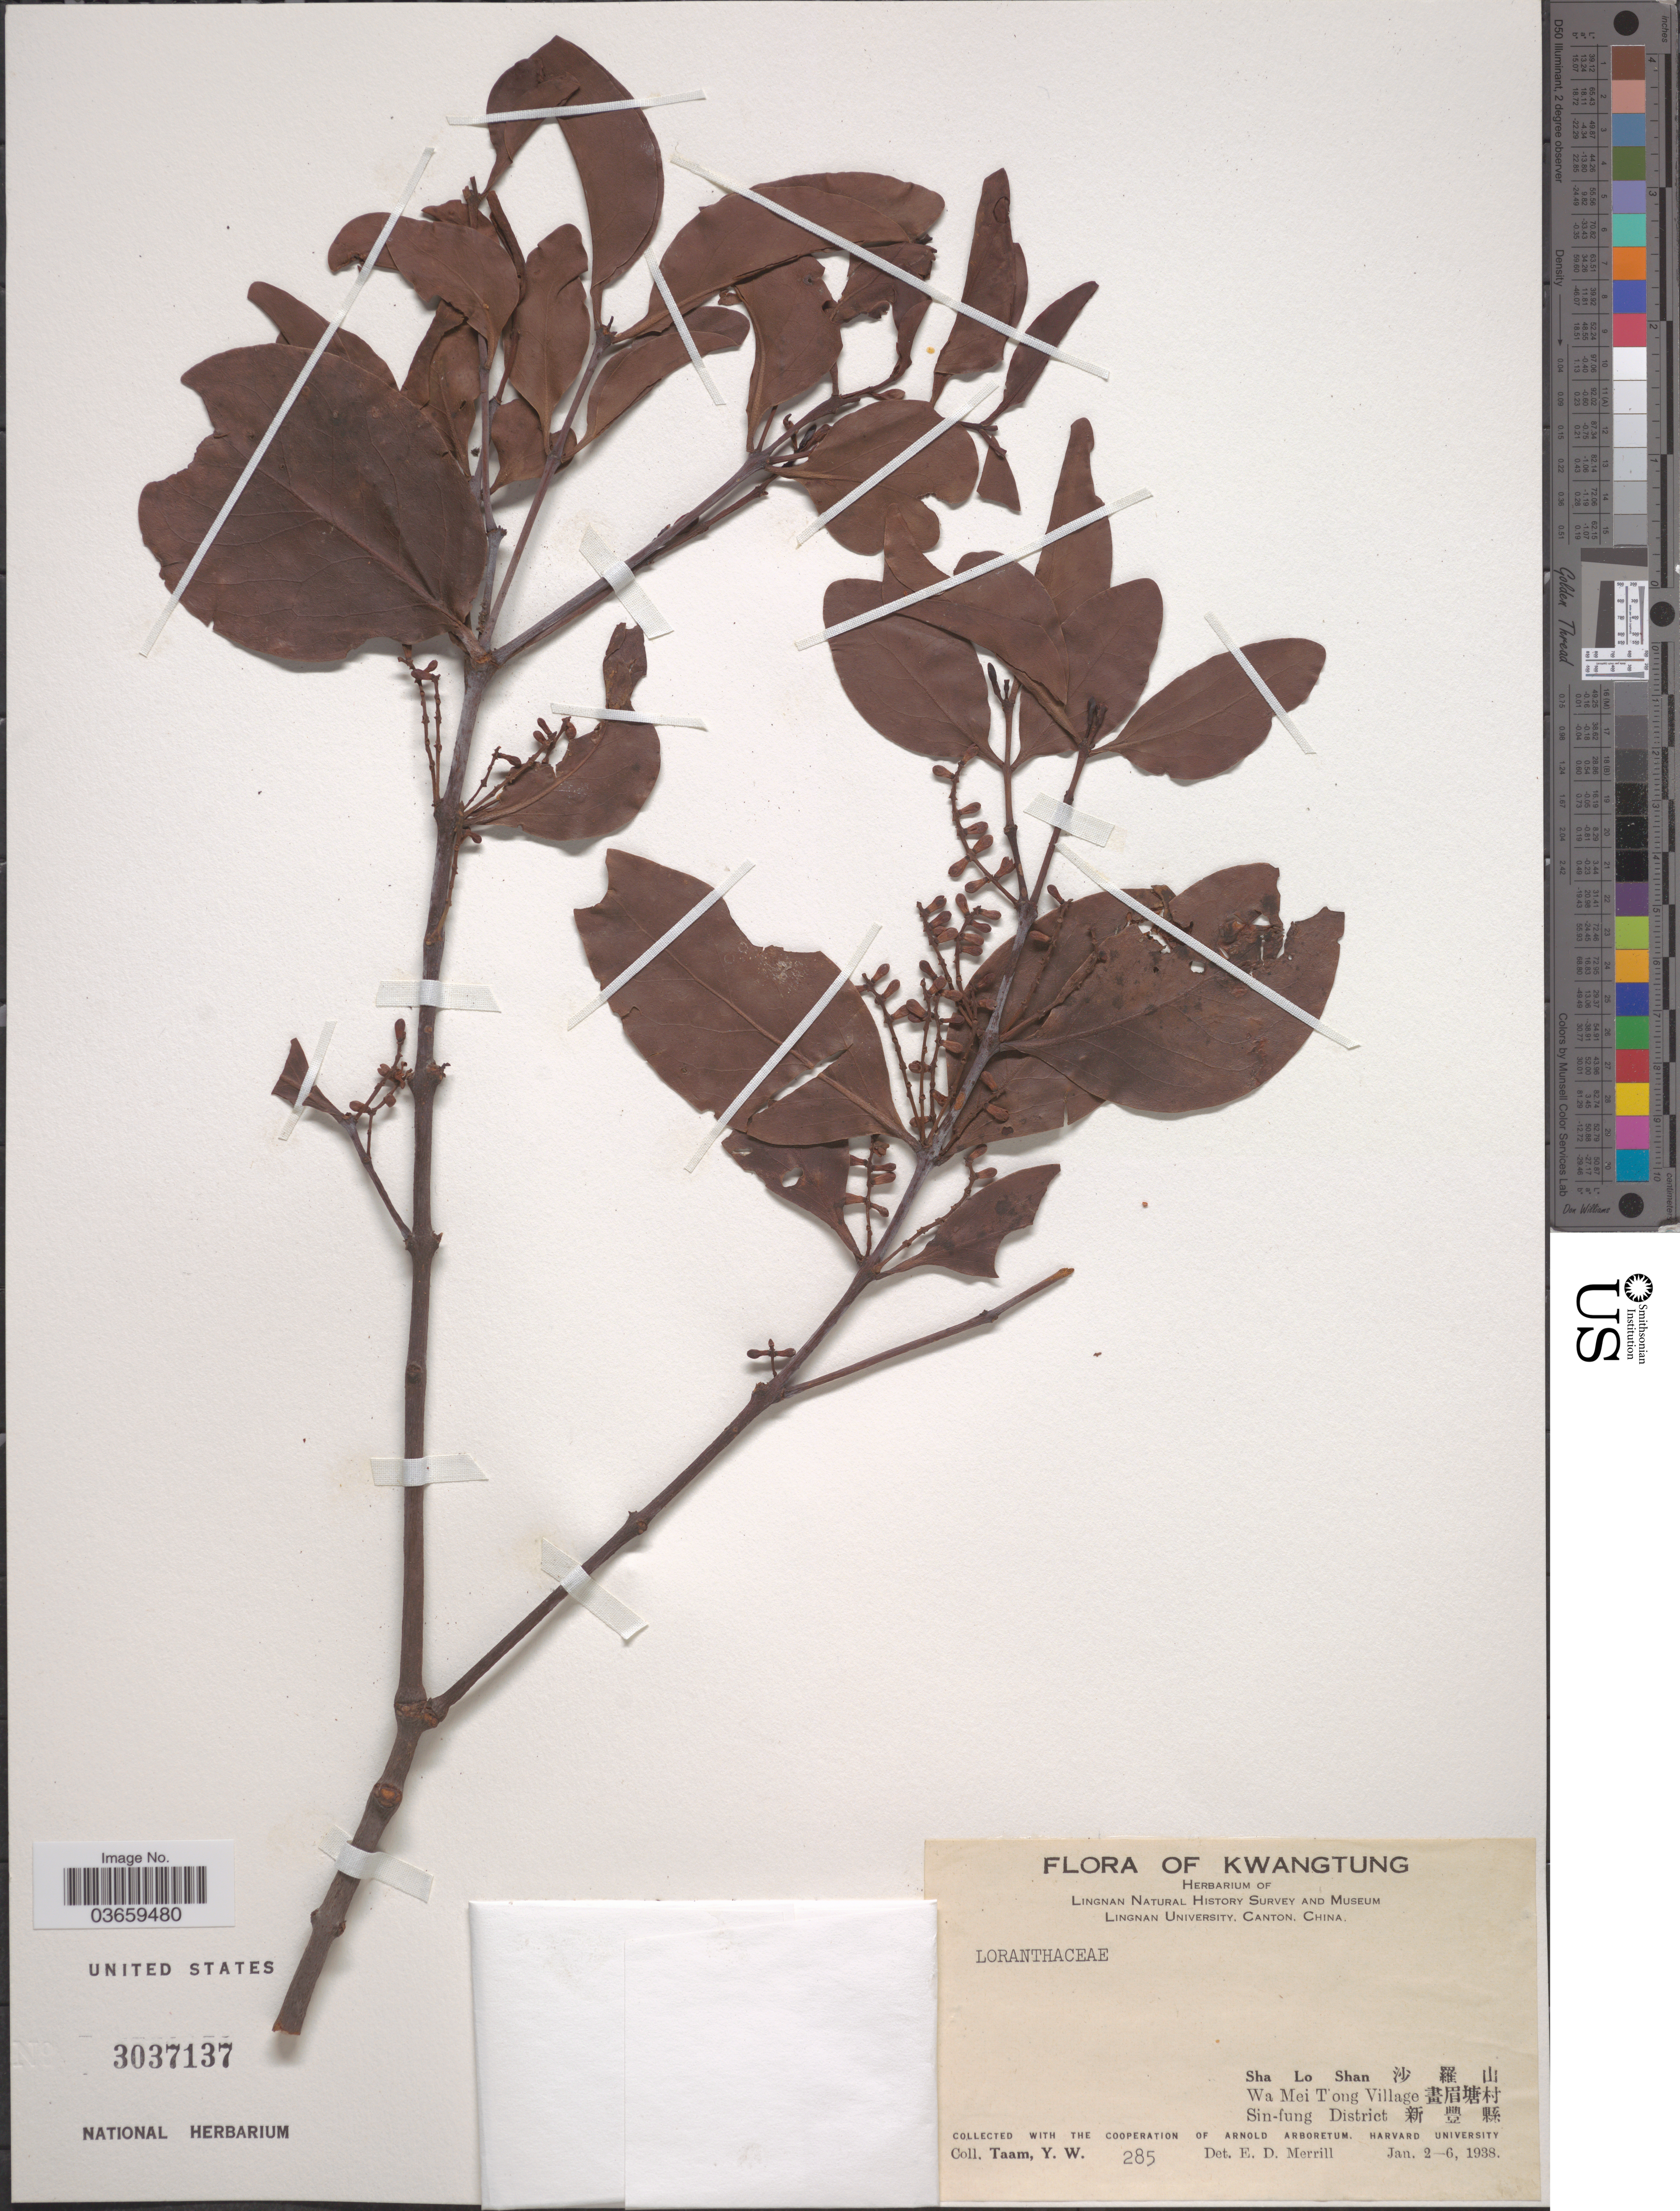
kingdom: Plantae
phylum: Tracheophyta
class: Magnoliopsida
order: Santalales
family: Loranthaceae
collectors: Y. W. Taam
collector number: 285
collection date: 1938-01-02/1938-01-06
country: China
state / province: Guangdong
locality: Kwangtung. Sha Lo Shan X. Wa Mei T'ong Village X. Sin-fung District X.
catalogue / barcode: US 3037137